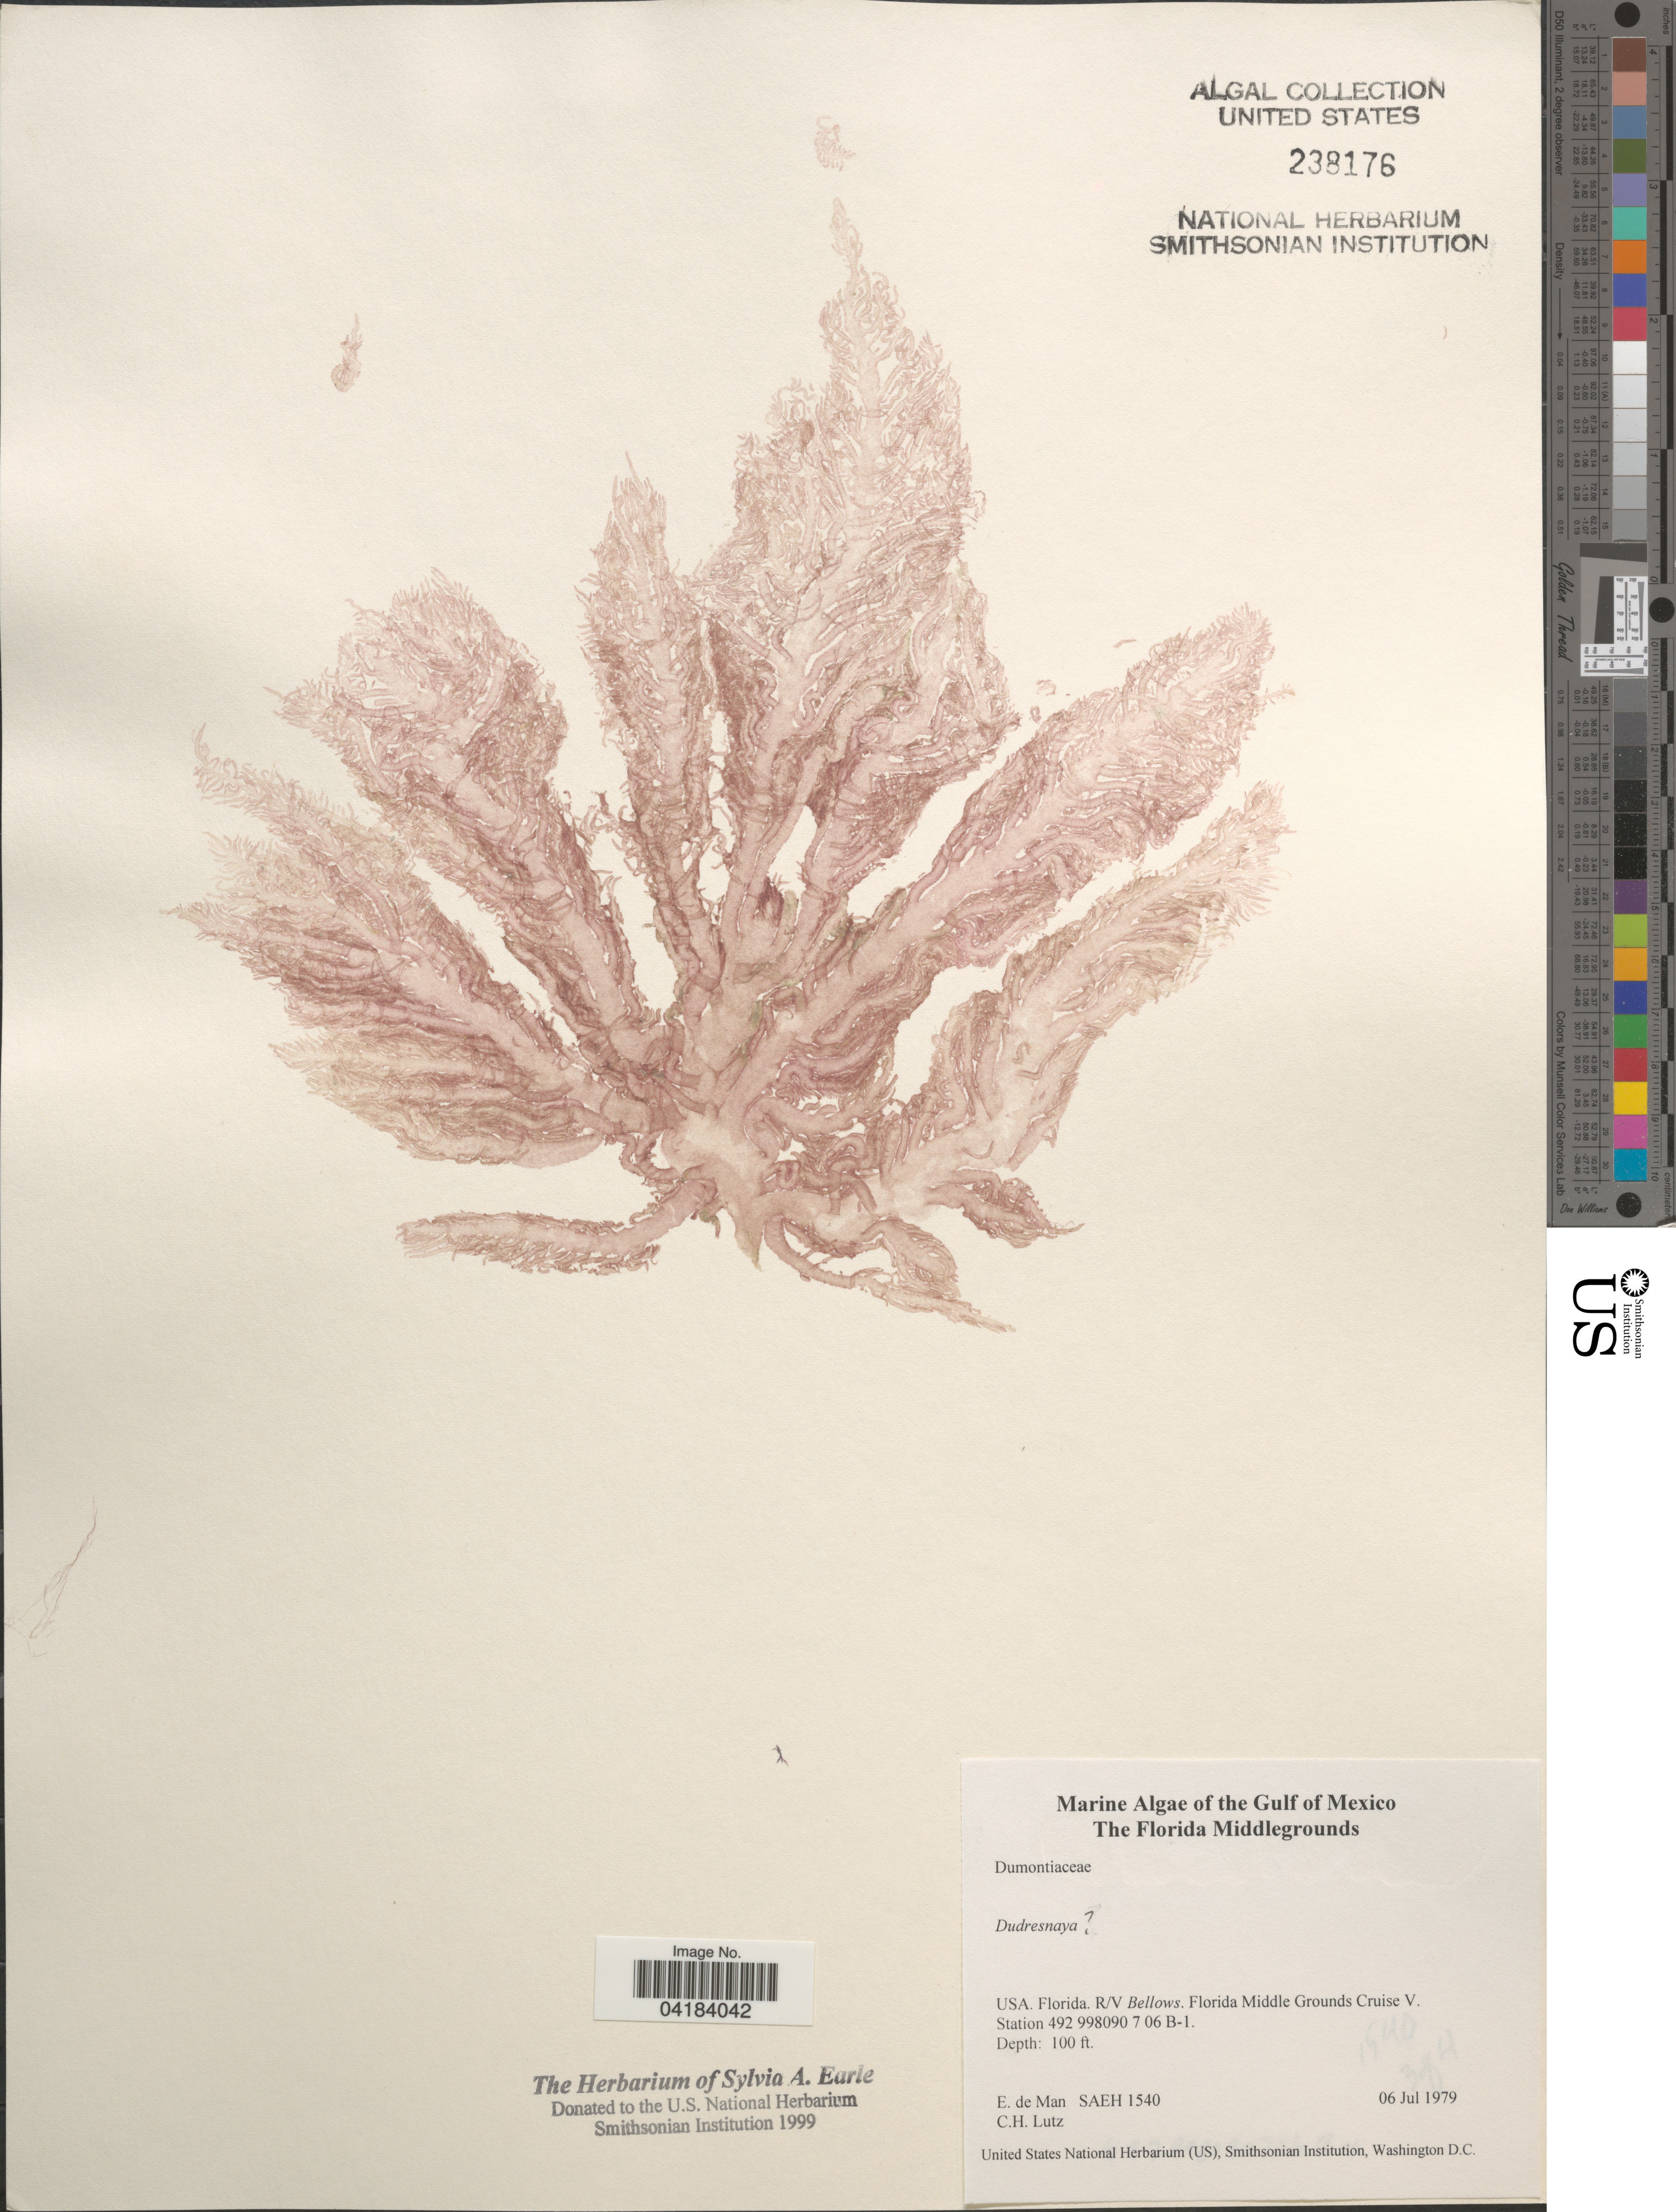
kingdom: Plantae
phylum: Rhodophyta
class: Florideophyceae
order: Gigartinales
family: Dumontiaceae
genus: Dudresnaya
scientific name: Dudresnaya sp.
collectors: E. de Man & C. Lutz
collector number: SAEH1540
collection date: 1979-07-06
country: United States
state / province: Florida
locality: The Gulf of Mexico. The Florida Middlegrounds. R/V Bellows. Florida Middle Grounds Cruise V. Station 492 998090 7 06 B-1.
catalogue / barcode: US 238176